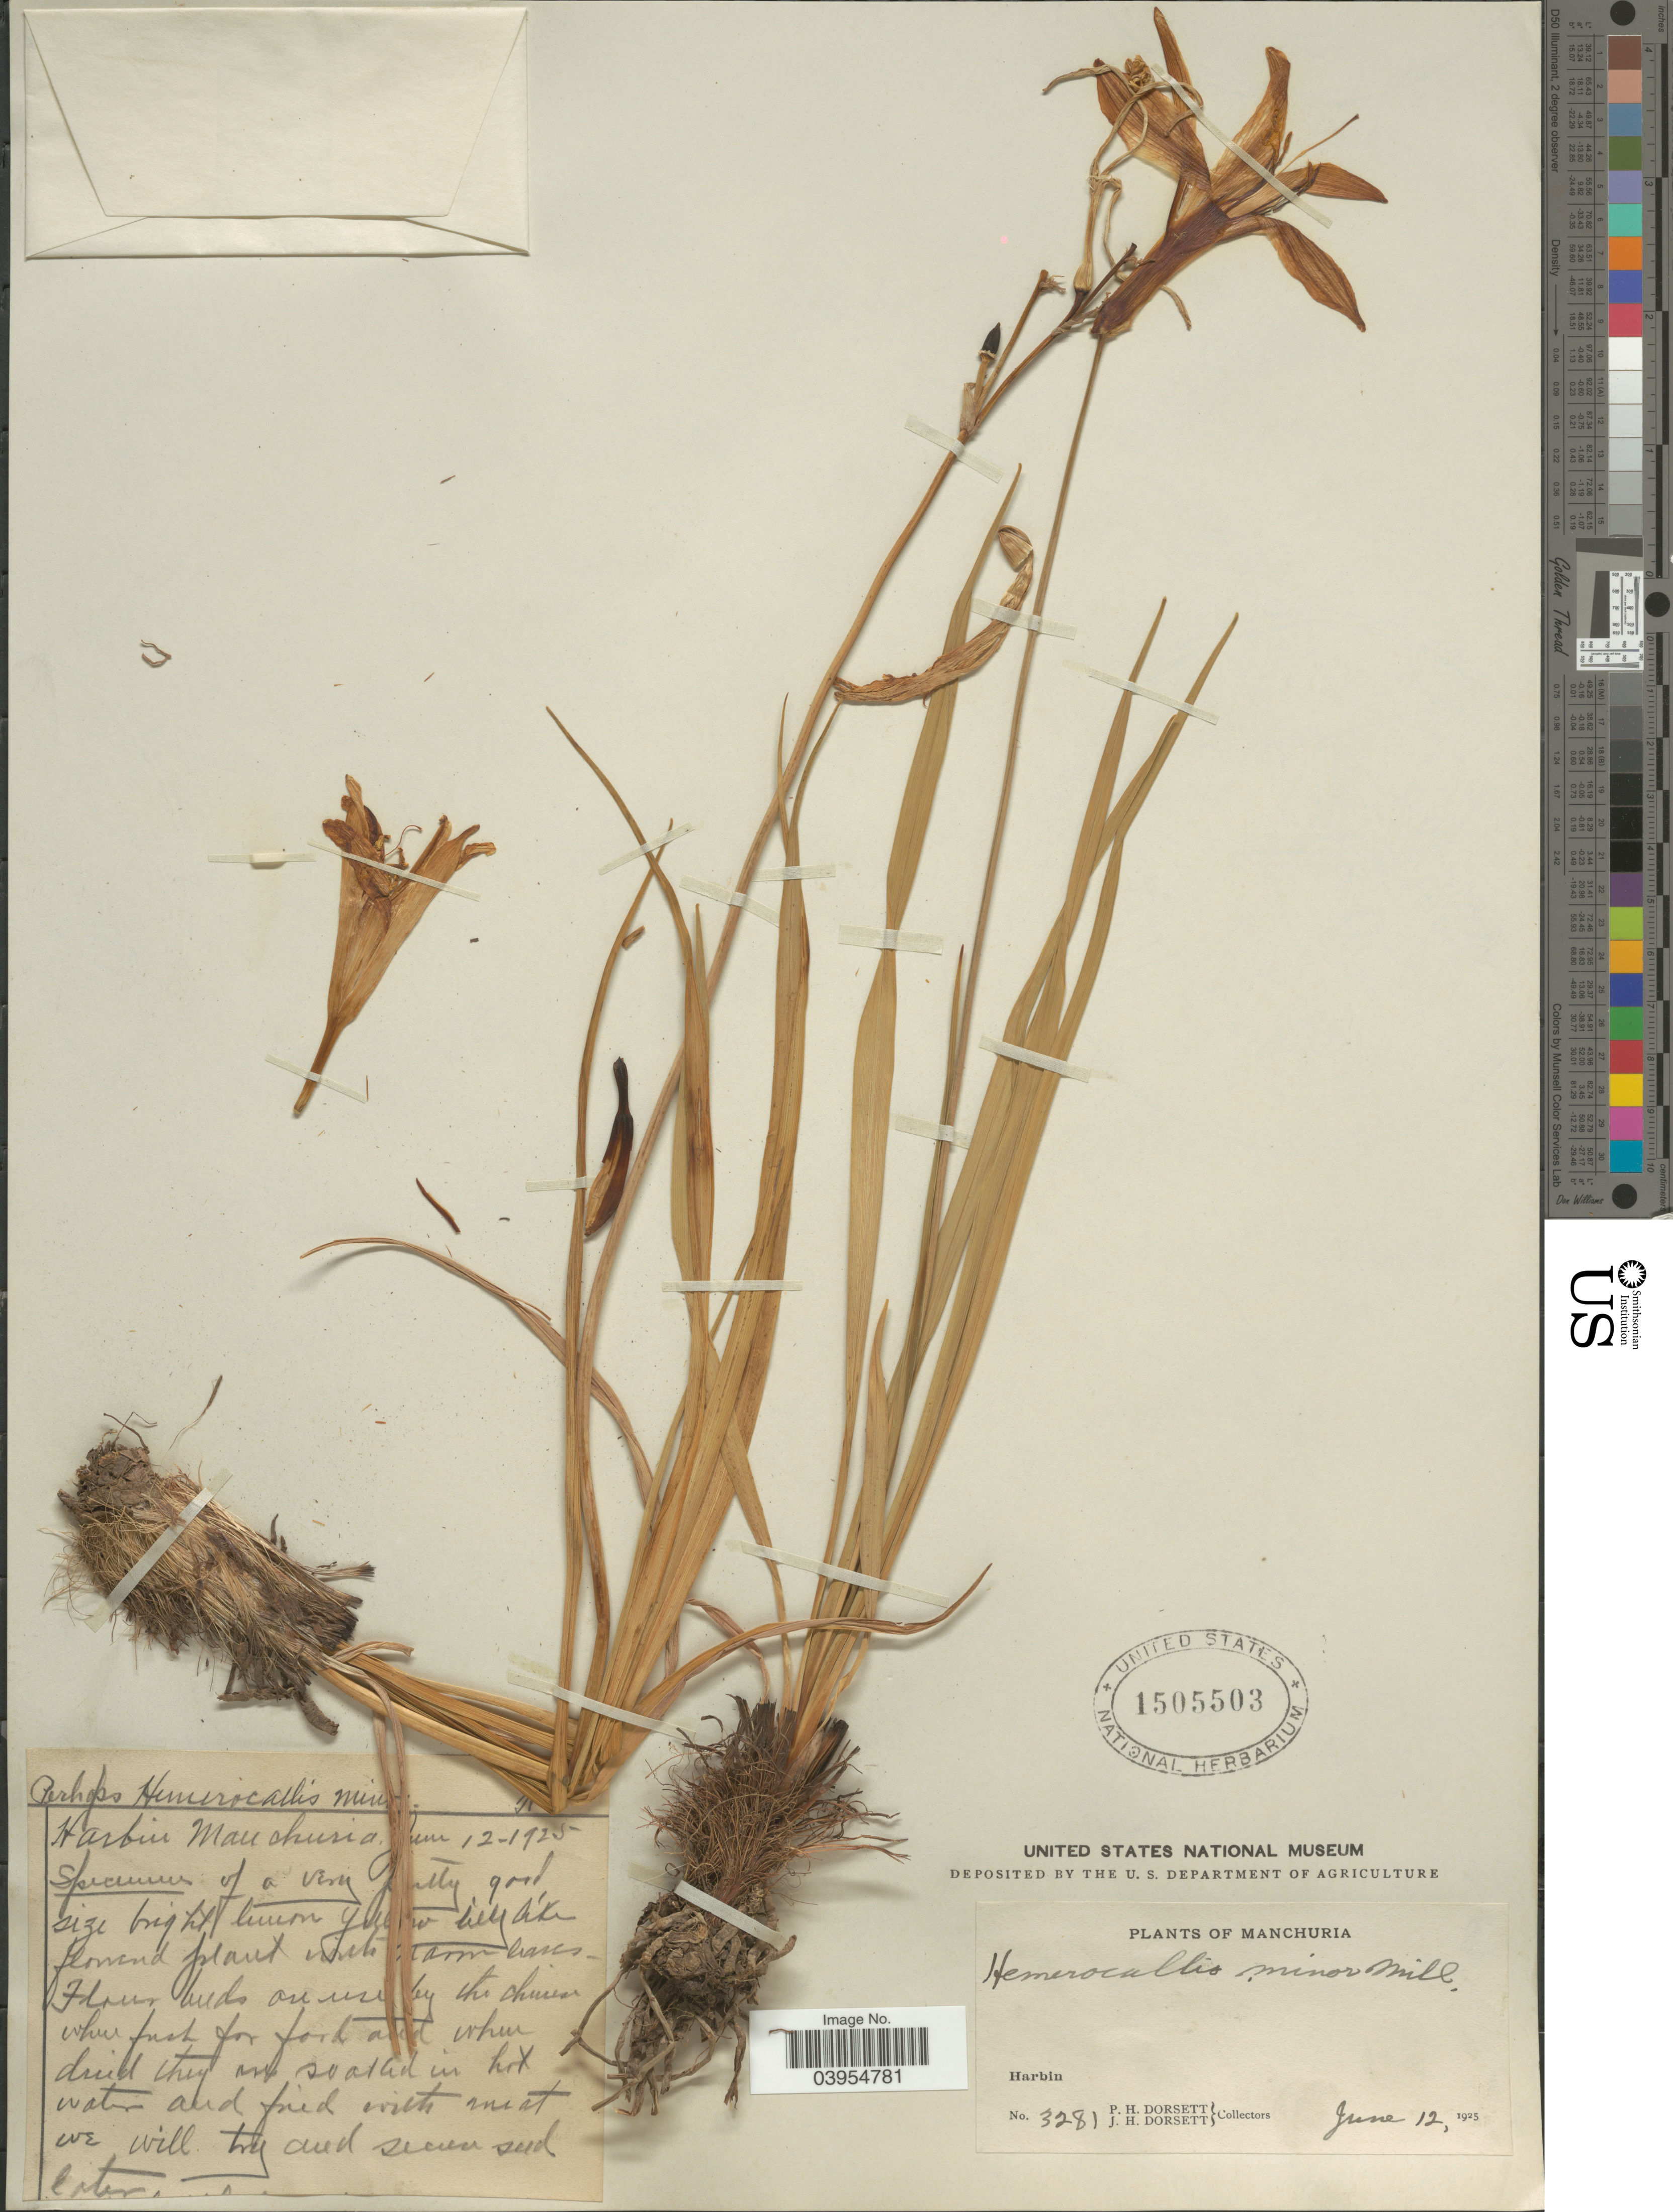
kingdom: Plantae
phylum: Tracheophyta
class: Liliopsida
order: Asparagales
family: Asphodelaceae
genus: Hemerocallis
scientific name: Hemerocallis minor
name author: Mill.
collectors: P. H. Dorsett & J. Dorsett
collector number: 3281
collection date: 1925-06-12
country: China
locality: Manchuria. Harbin.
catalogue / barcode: US 1505503